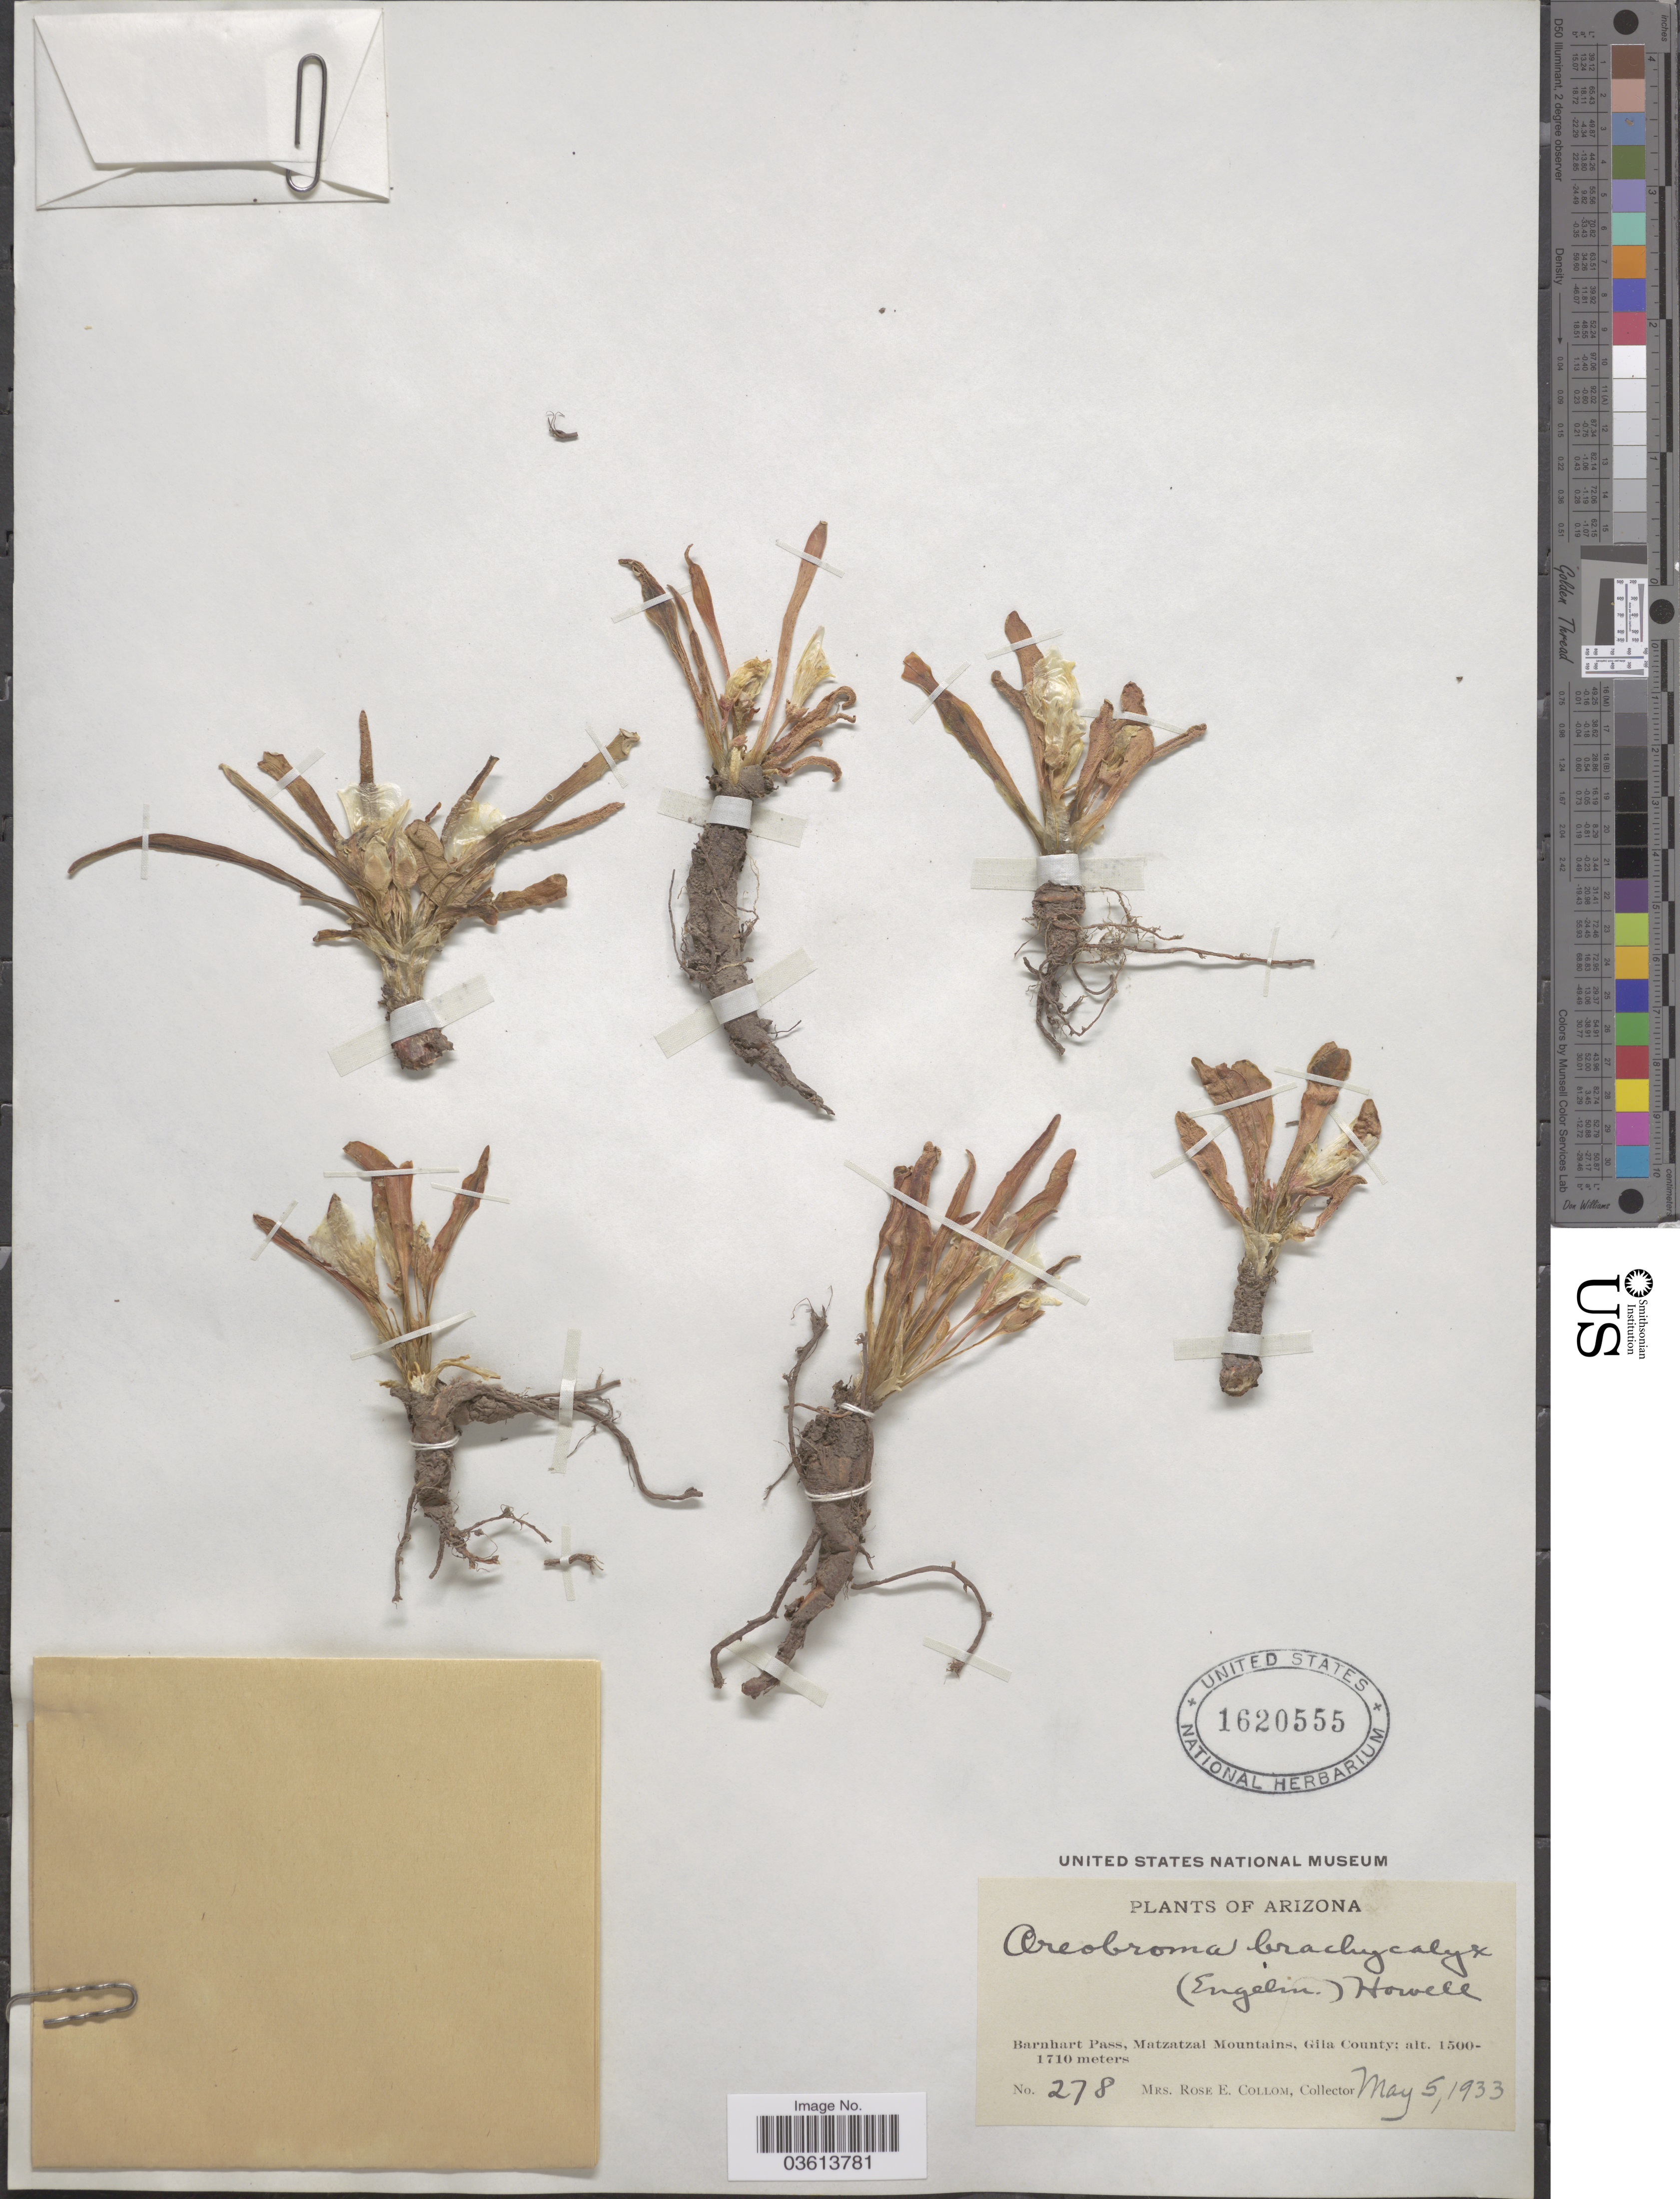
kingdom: Plantae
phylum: Tracheophyta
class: Magnoliopsida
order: Caryophyllales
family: Montiaceae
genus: Lewisia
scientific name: Lewisia brachycalyx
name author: Engelm. ex A. Gray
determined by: Taylor, R.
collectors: R. E. Collom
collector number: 278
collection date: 1933-05-05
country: United States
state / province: Arizona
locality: Barnhart Pass, Mazatzal Mountains, Gila County.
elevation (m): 1500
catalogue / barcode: US 1620555